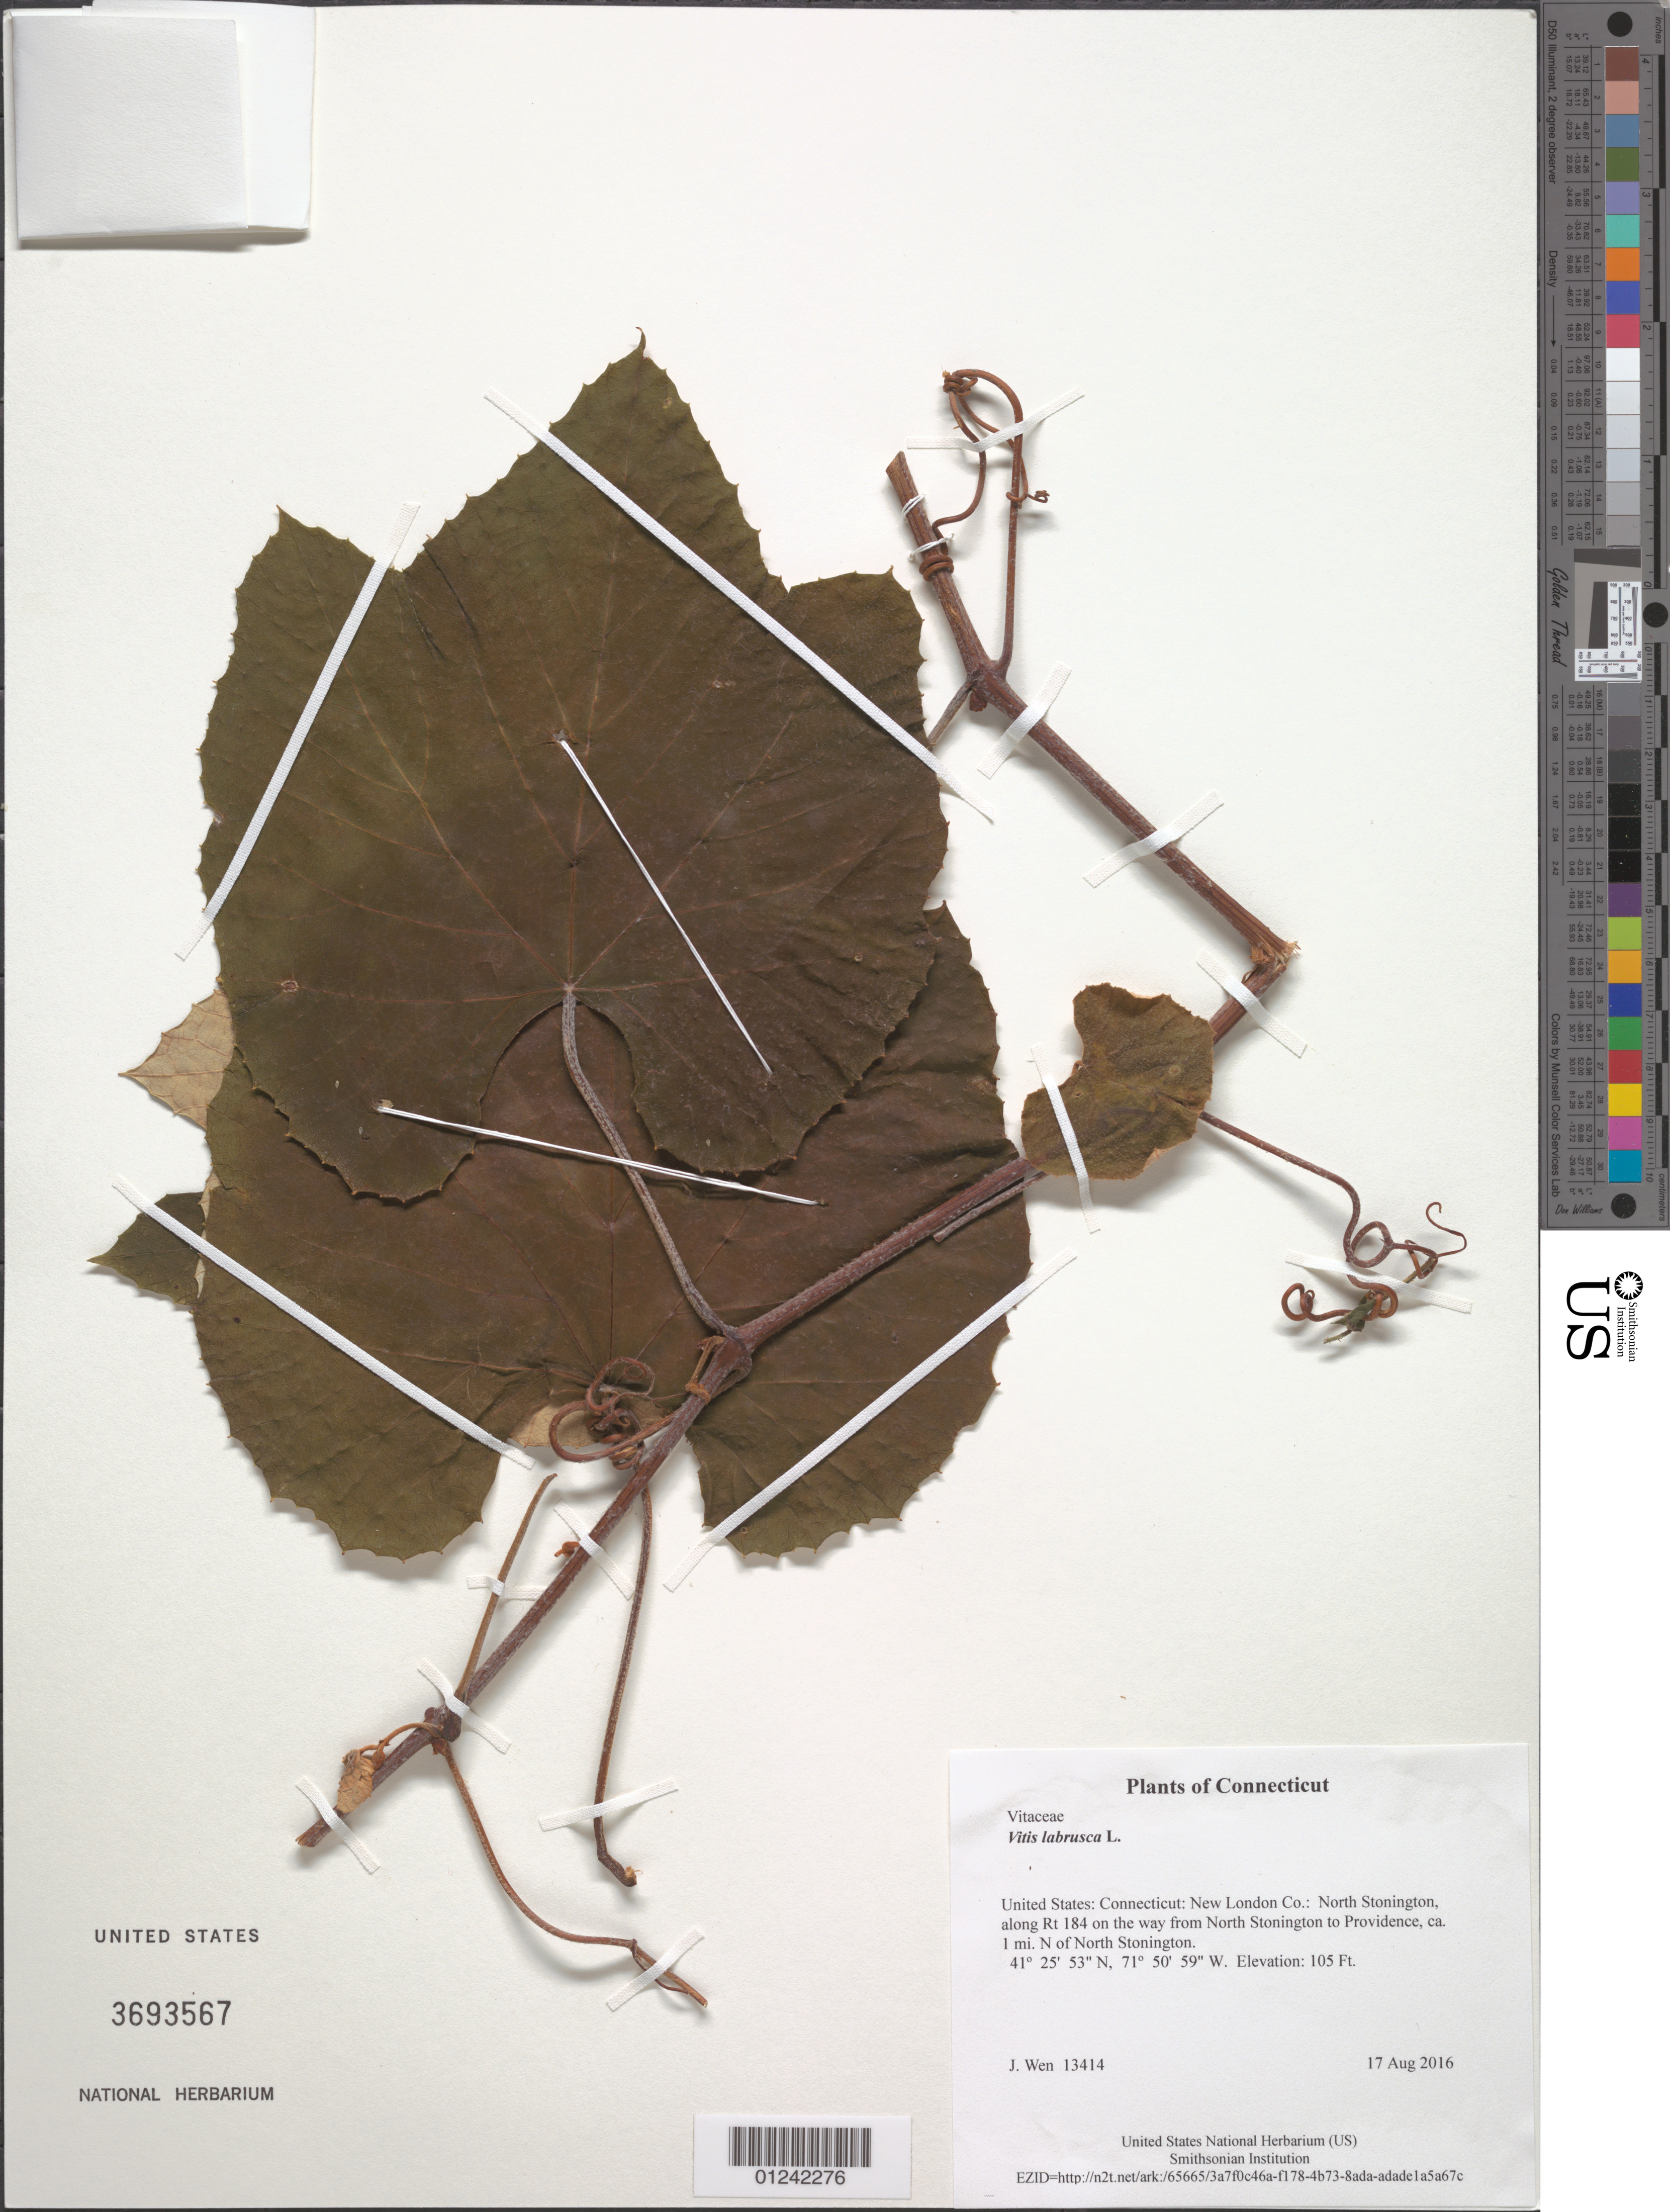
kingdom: Plantae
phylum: Tracheophyta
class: Magnoliopsida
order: Vitales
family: Vitaceae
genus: Vitis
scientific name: Vitis labrusca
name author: L.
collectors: J. Wen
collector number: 13414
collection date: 2016-08-17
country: United States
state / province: Connecticut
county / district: New London Co.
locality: North Stonington, along Rt 184 on the way from North Stonington to Providence, ca. 1 mi. N of North Stonington.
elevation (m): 32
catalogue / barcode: US 3693567